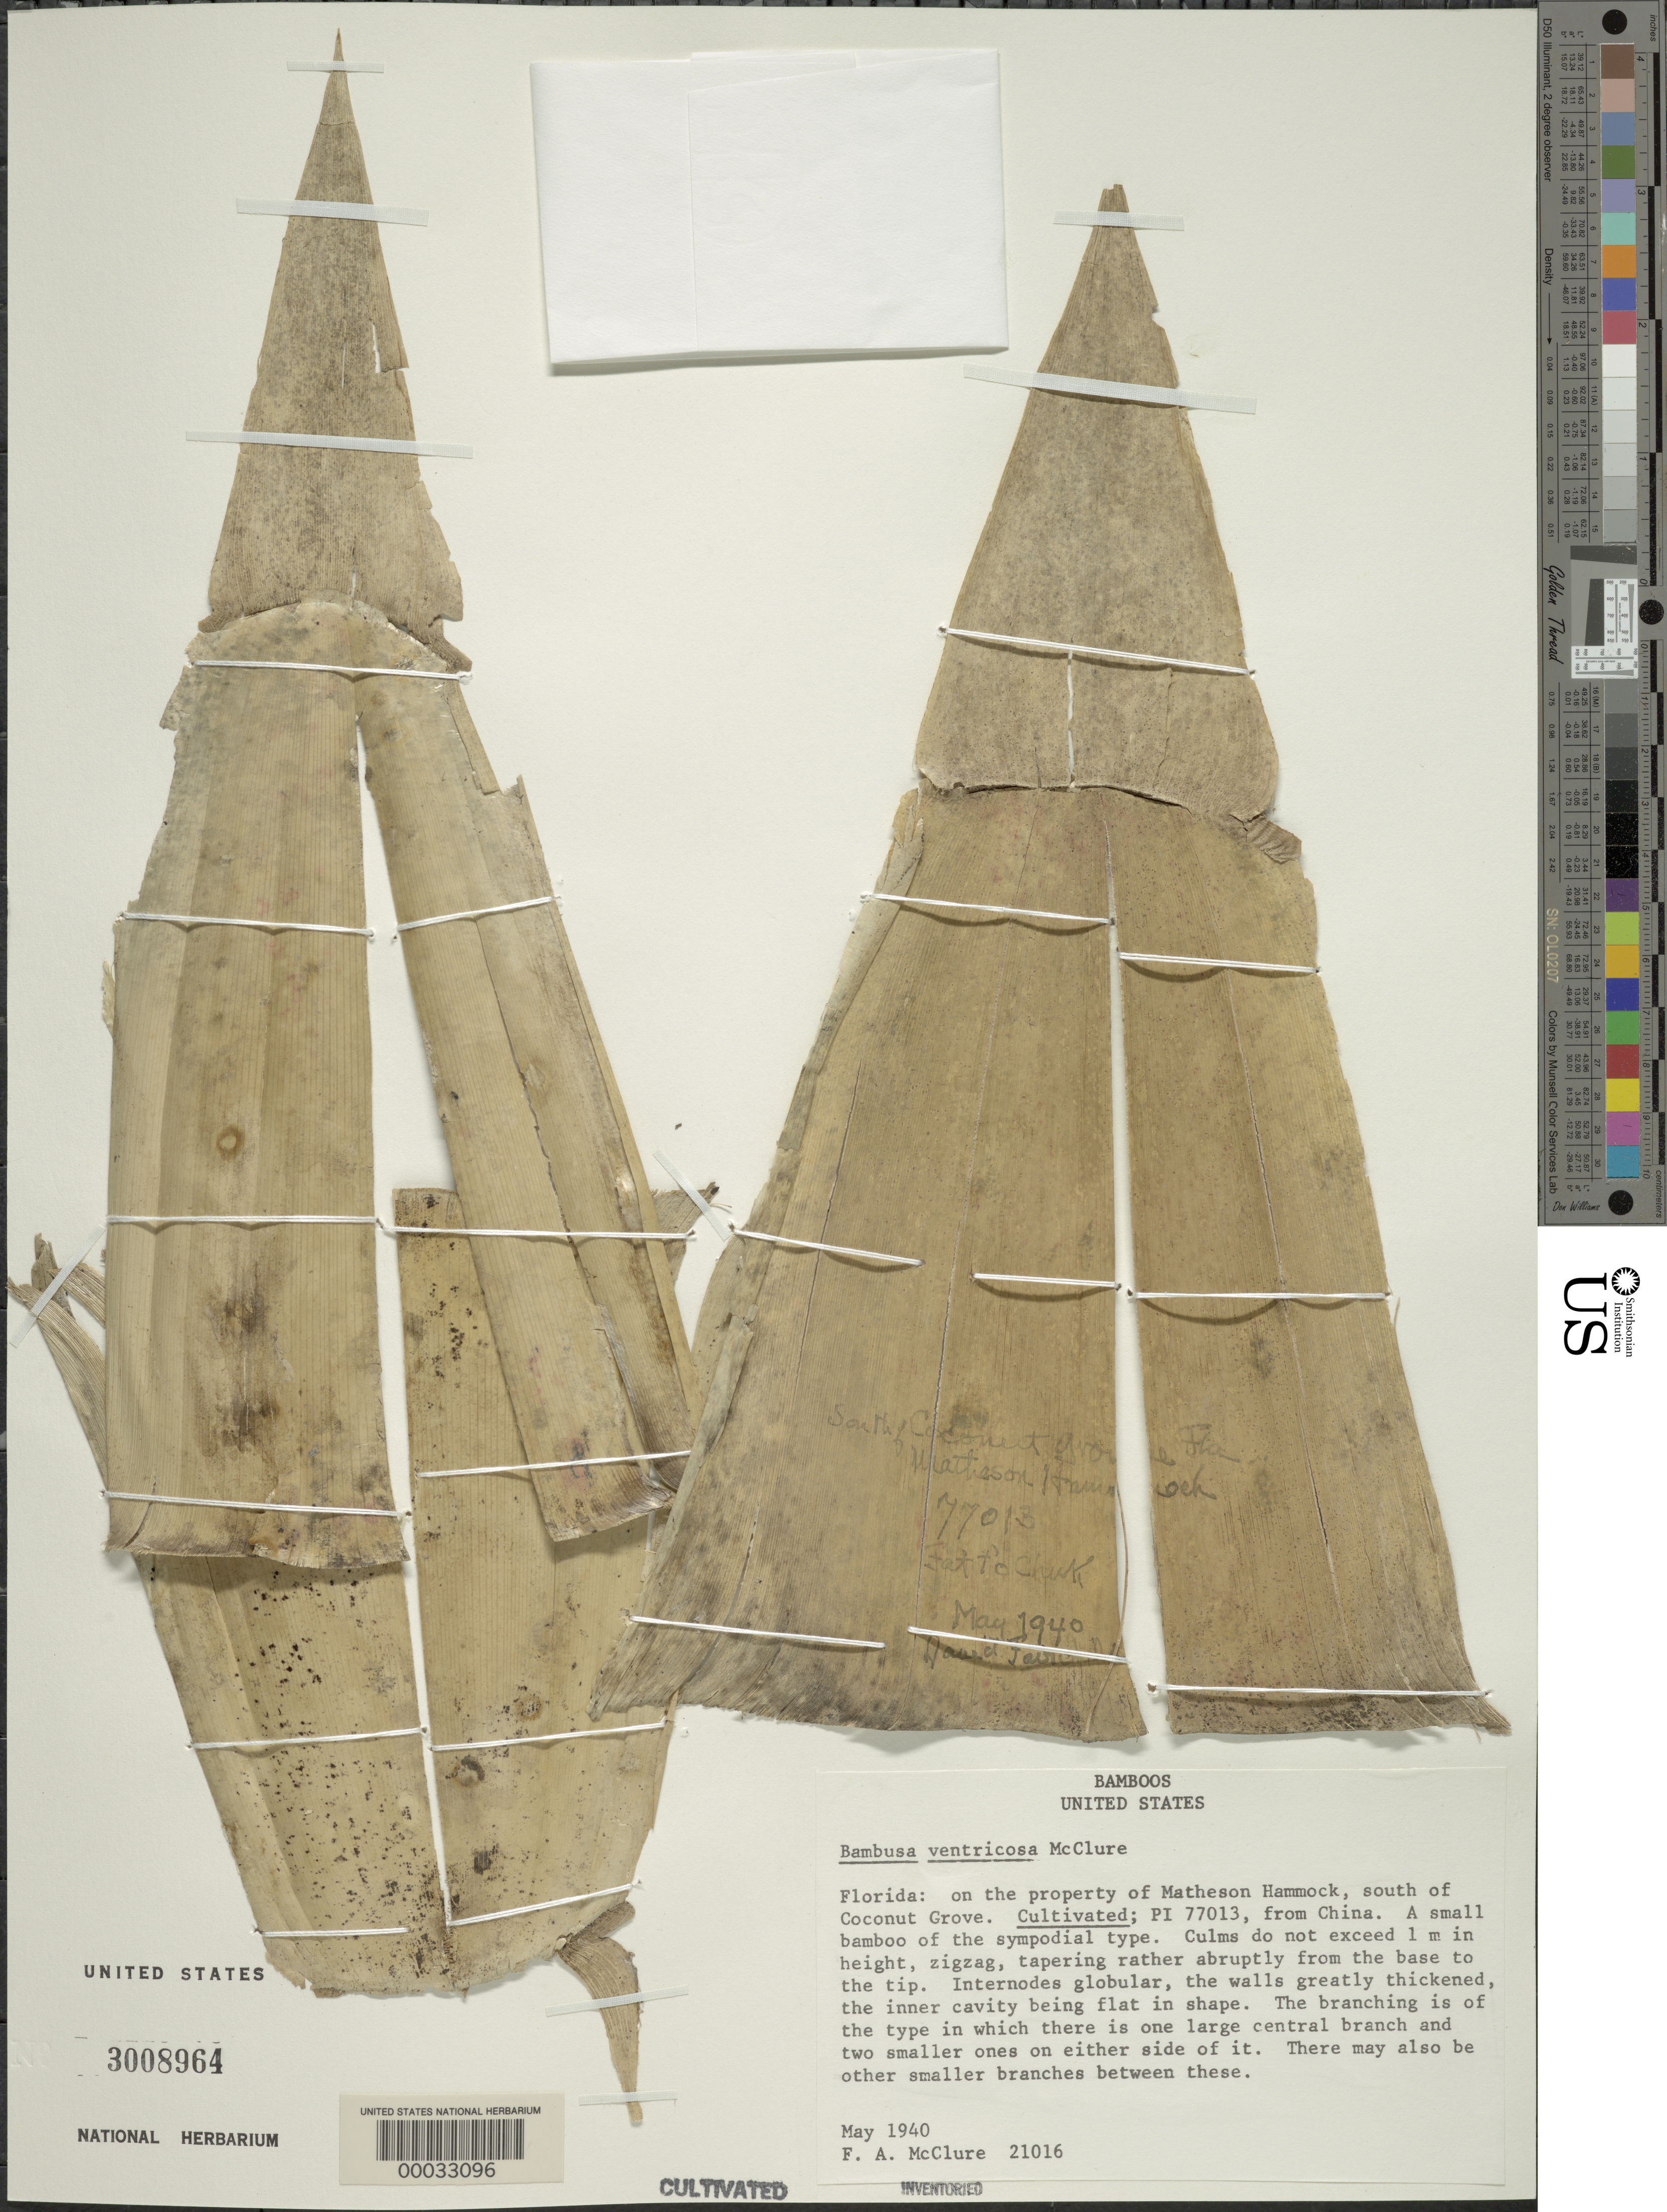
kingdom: Plantae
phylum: Tracheophyta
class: Liliopsida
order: Poales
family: Poaceae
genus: Bambusa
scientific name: Bambusa ventricosa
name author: McClure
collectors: F. A. McClure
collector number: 21016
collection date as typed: May 1940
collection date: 1940-05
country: United States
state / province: Florida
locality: Coconut grove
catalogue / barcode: US 3008964